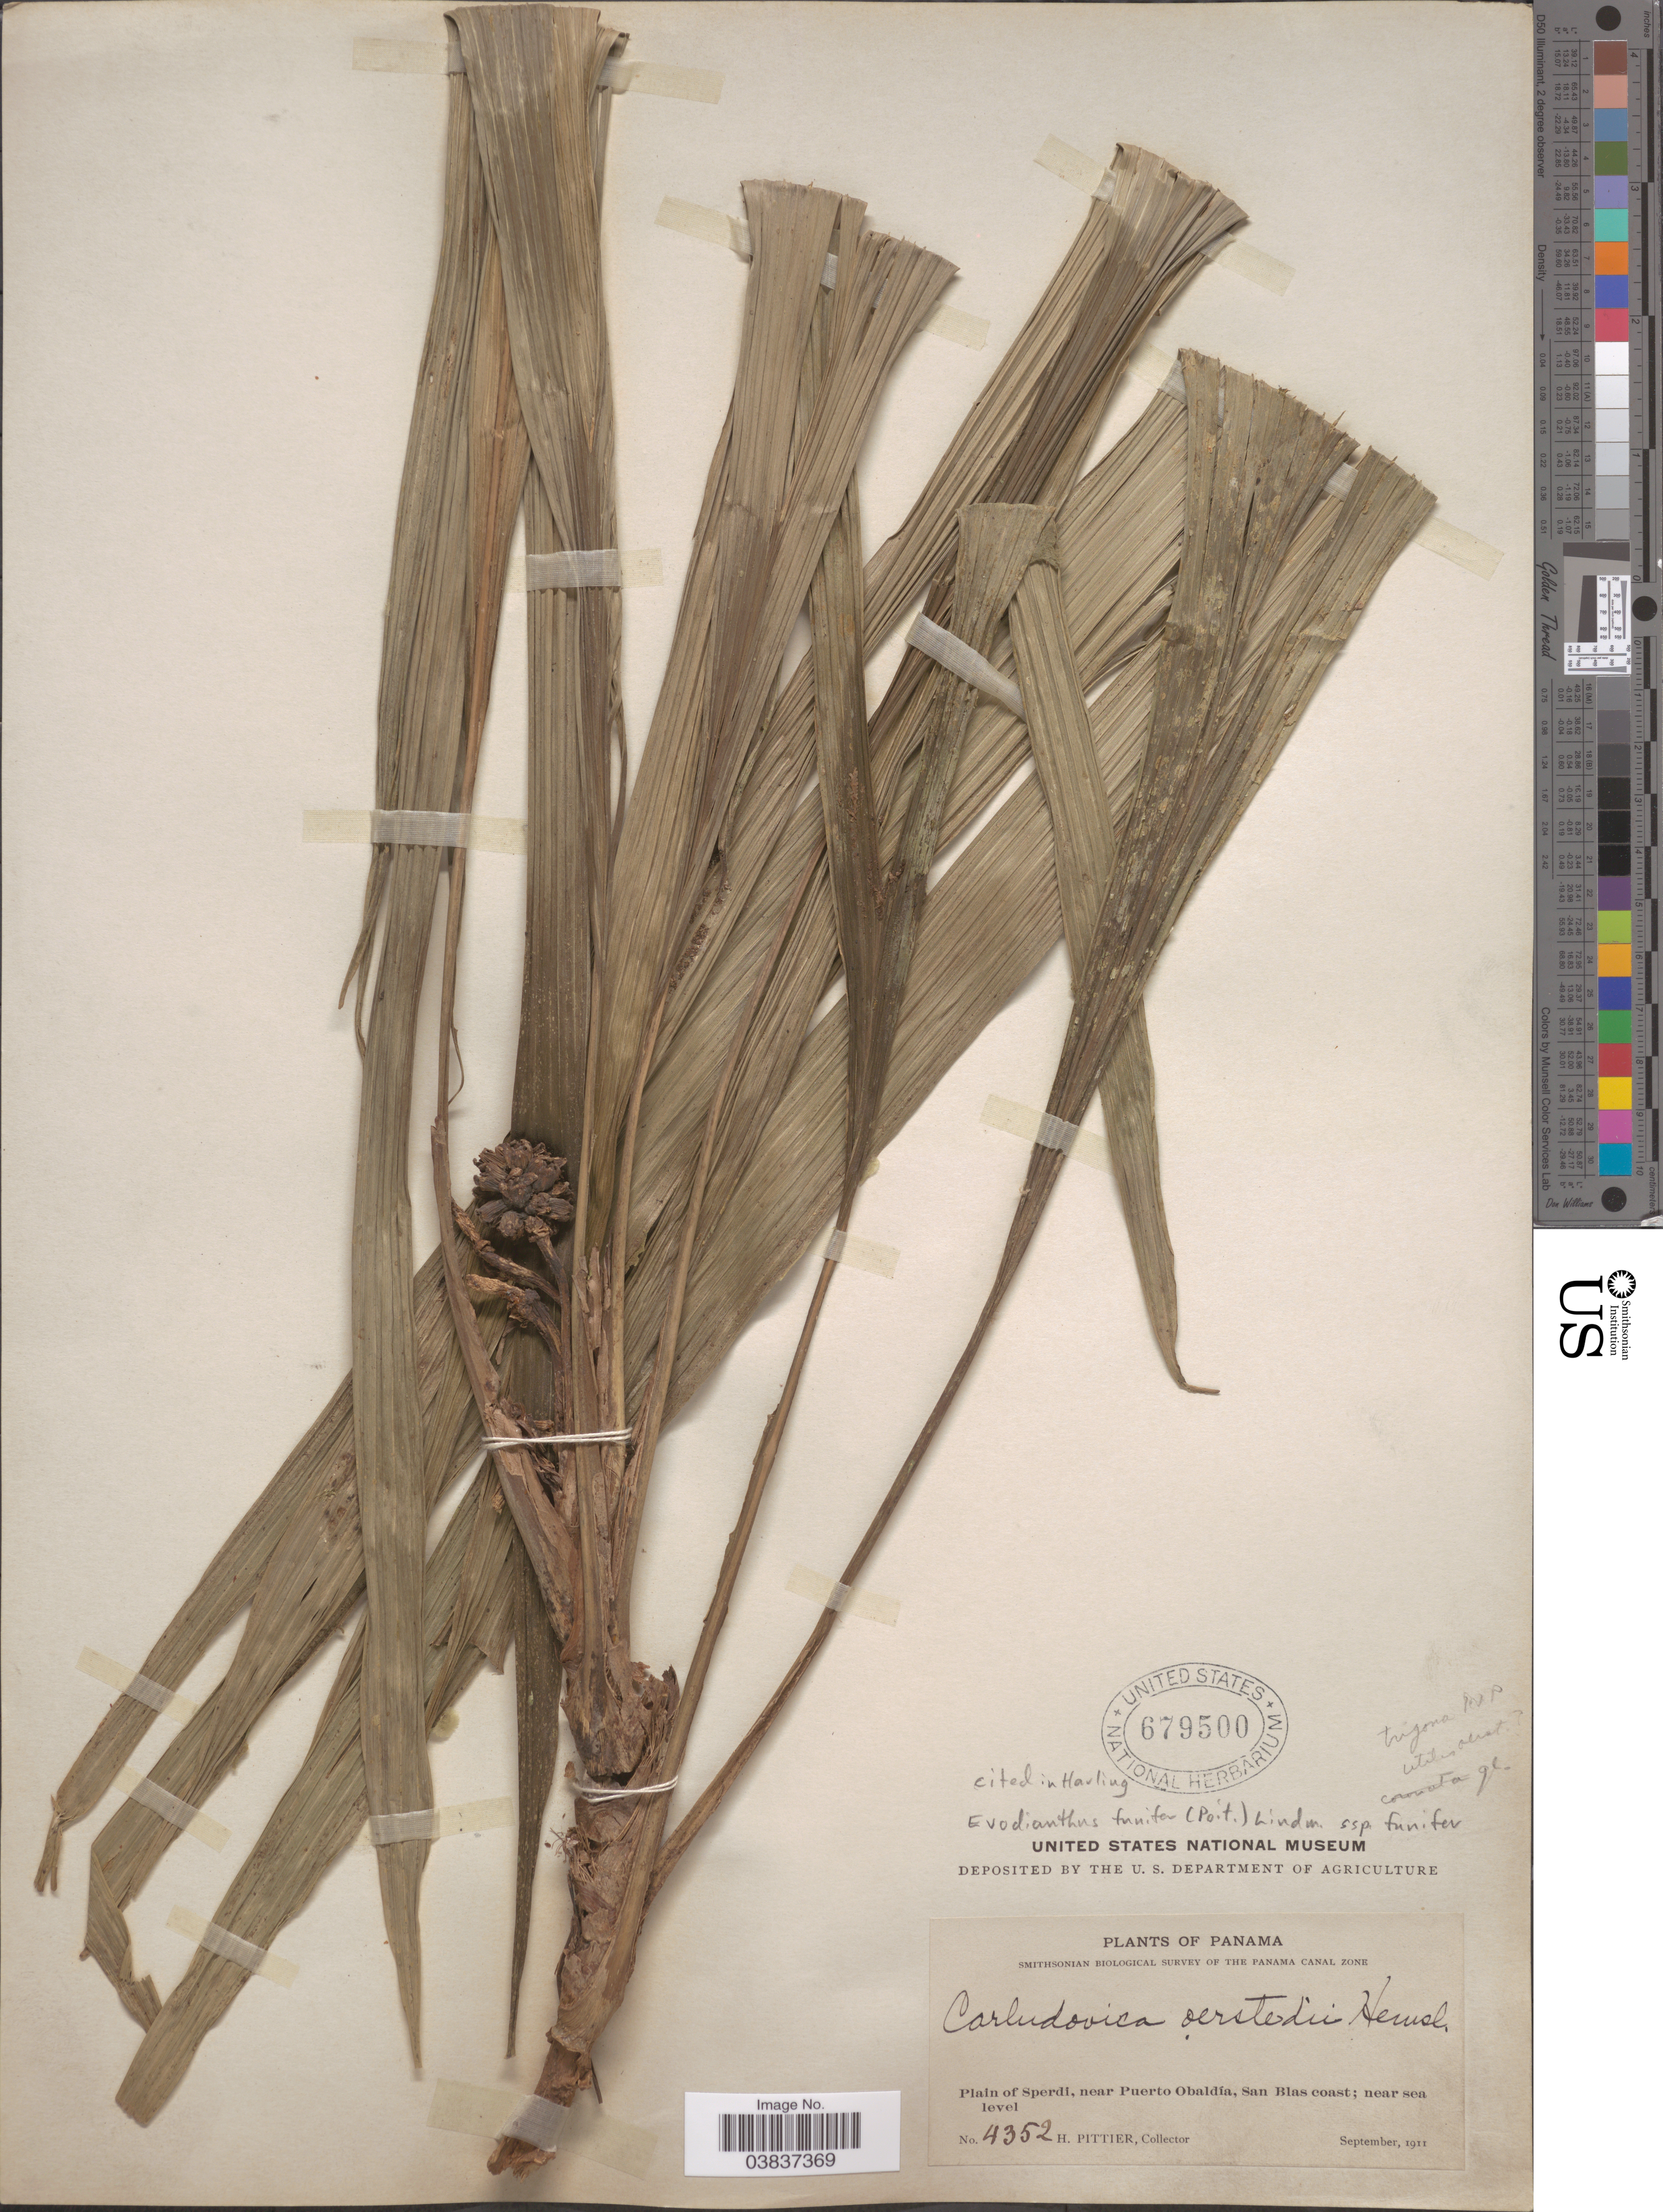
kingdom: Plantae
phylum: Tracheophyta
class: Liliopsida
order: Pandanales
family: Cyclanthaceae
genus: Evodianthus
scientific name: Evodianthus funifer subsp. funifer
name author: (Poit.) Lindm.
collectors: H. F. Pittier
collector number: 4352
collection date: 1911-09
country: Panama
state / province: Kuna Yala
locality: Plain of Sperdi, near Puerto Obaldía, San Blas coast.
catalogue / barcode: US 679500